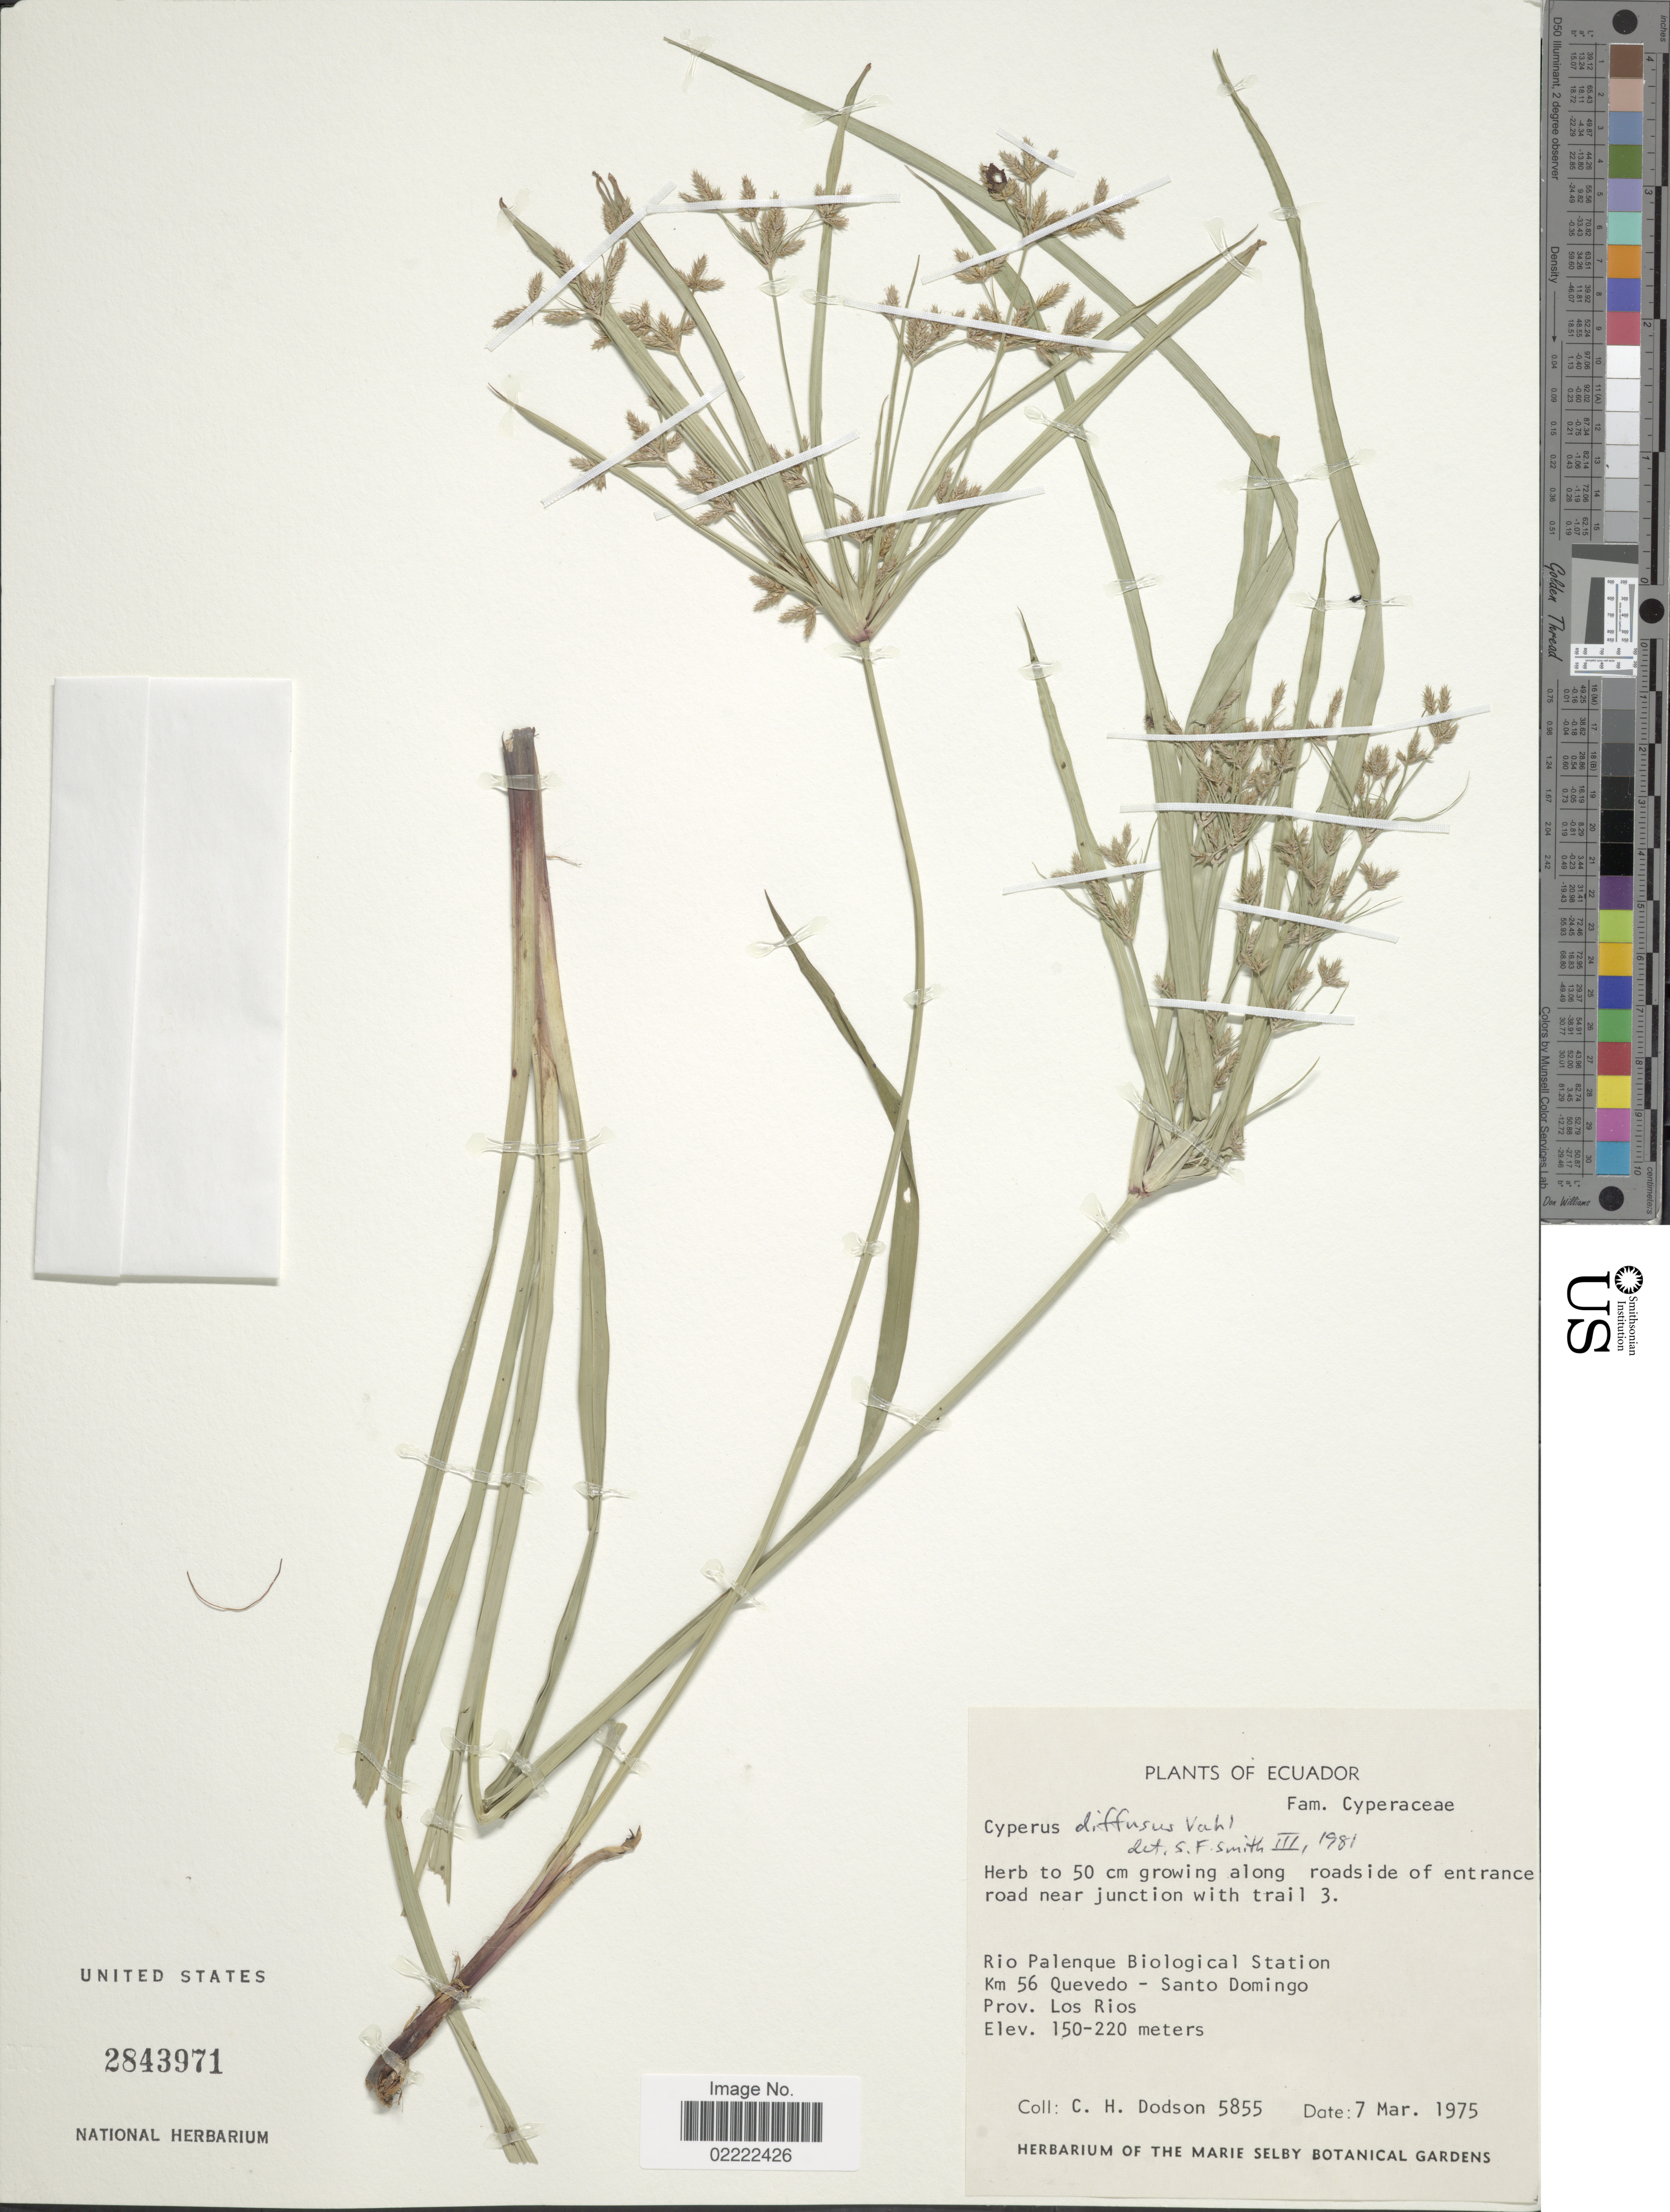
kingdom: Plantae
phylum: Tracheophyta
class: Liliopsida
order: Poales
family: Cyperaceae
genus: Cyperus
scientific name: Cyperus laxus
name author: Lam.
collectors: C. H. Dodson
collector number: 5855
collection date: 1975-03-07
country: Ecuador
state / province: Los Ríos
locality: Rio Palenque Biological Station. Km 56 Quevedo - Santo Domingo. Prov. Los Rios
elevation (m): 150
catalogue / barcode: US 2843971